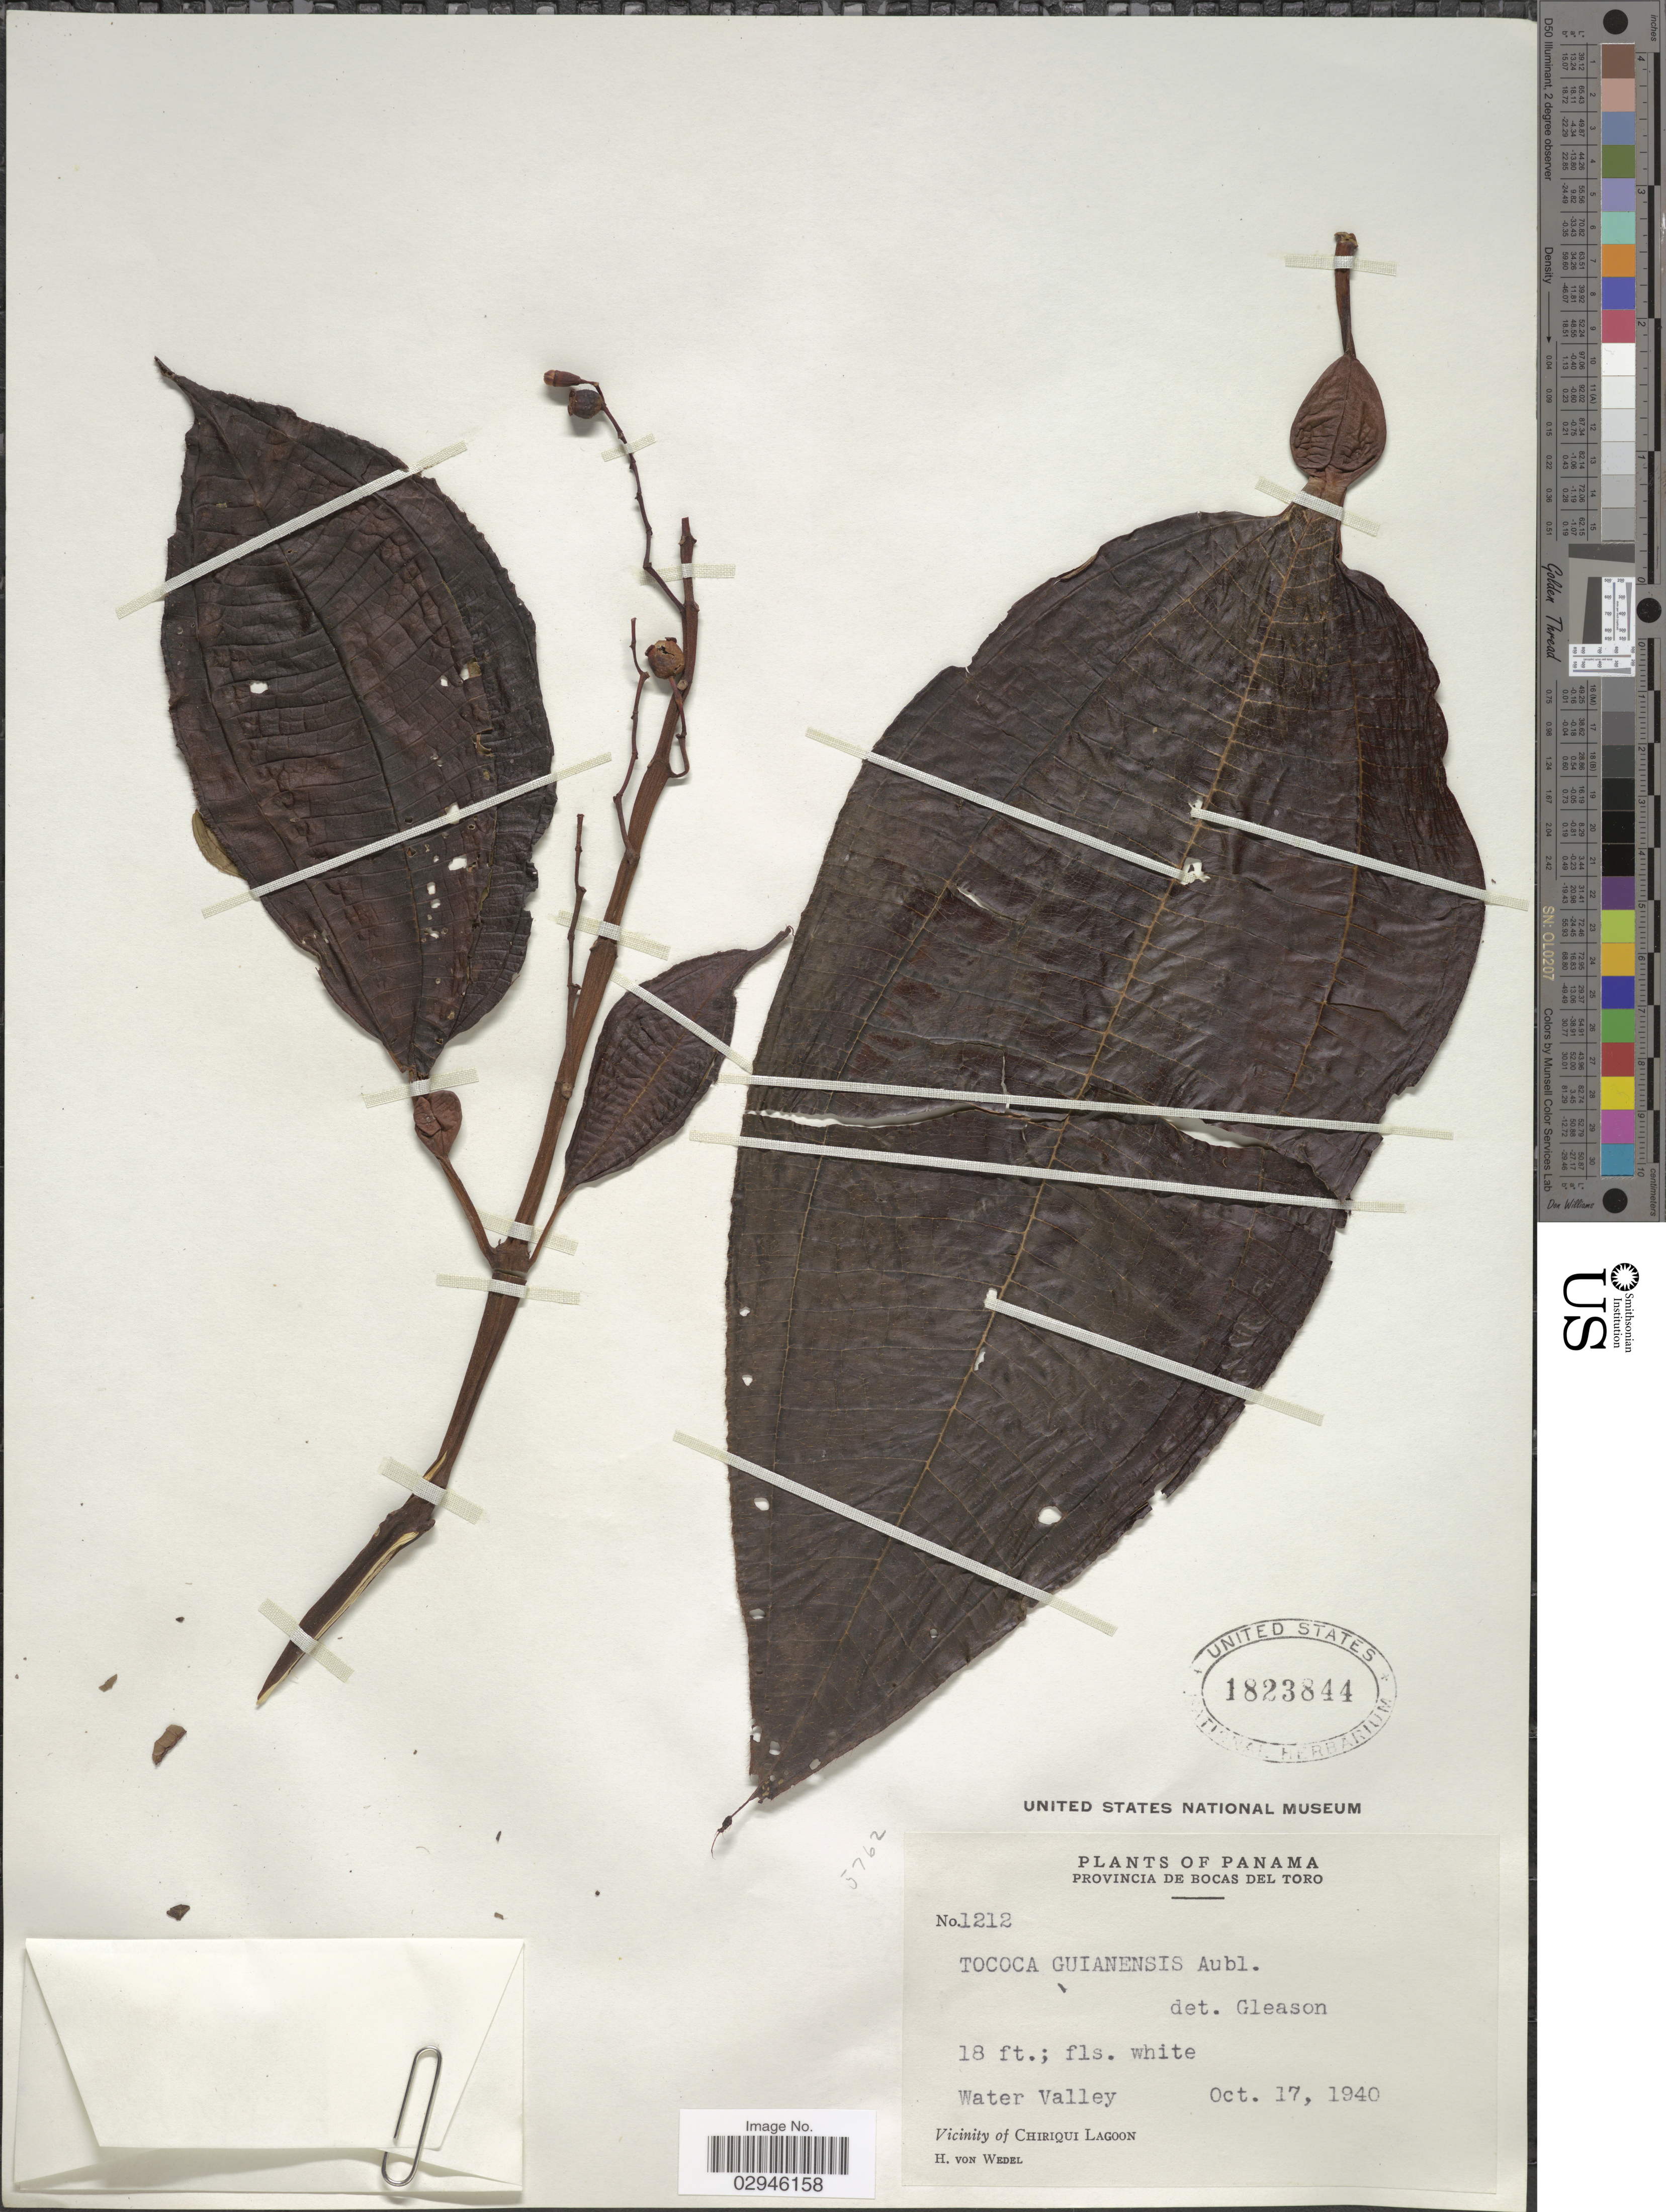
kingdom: Plantae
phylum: Tracheophyta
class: Magnoliopsida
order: Myrtales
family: Melastomataceae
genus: Tococa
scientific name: Tococa guianensis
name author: Aubl.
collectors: H. von Wedel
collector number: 1212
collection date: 1940-10-17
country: Panama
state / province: Bocas del Toro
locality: Water Valley. Vicinity of Chiriqui Lagoon.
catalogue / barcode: US 1823844